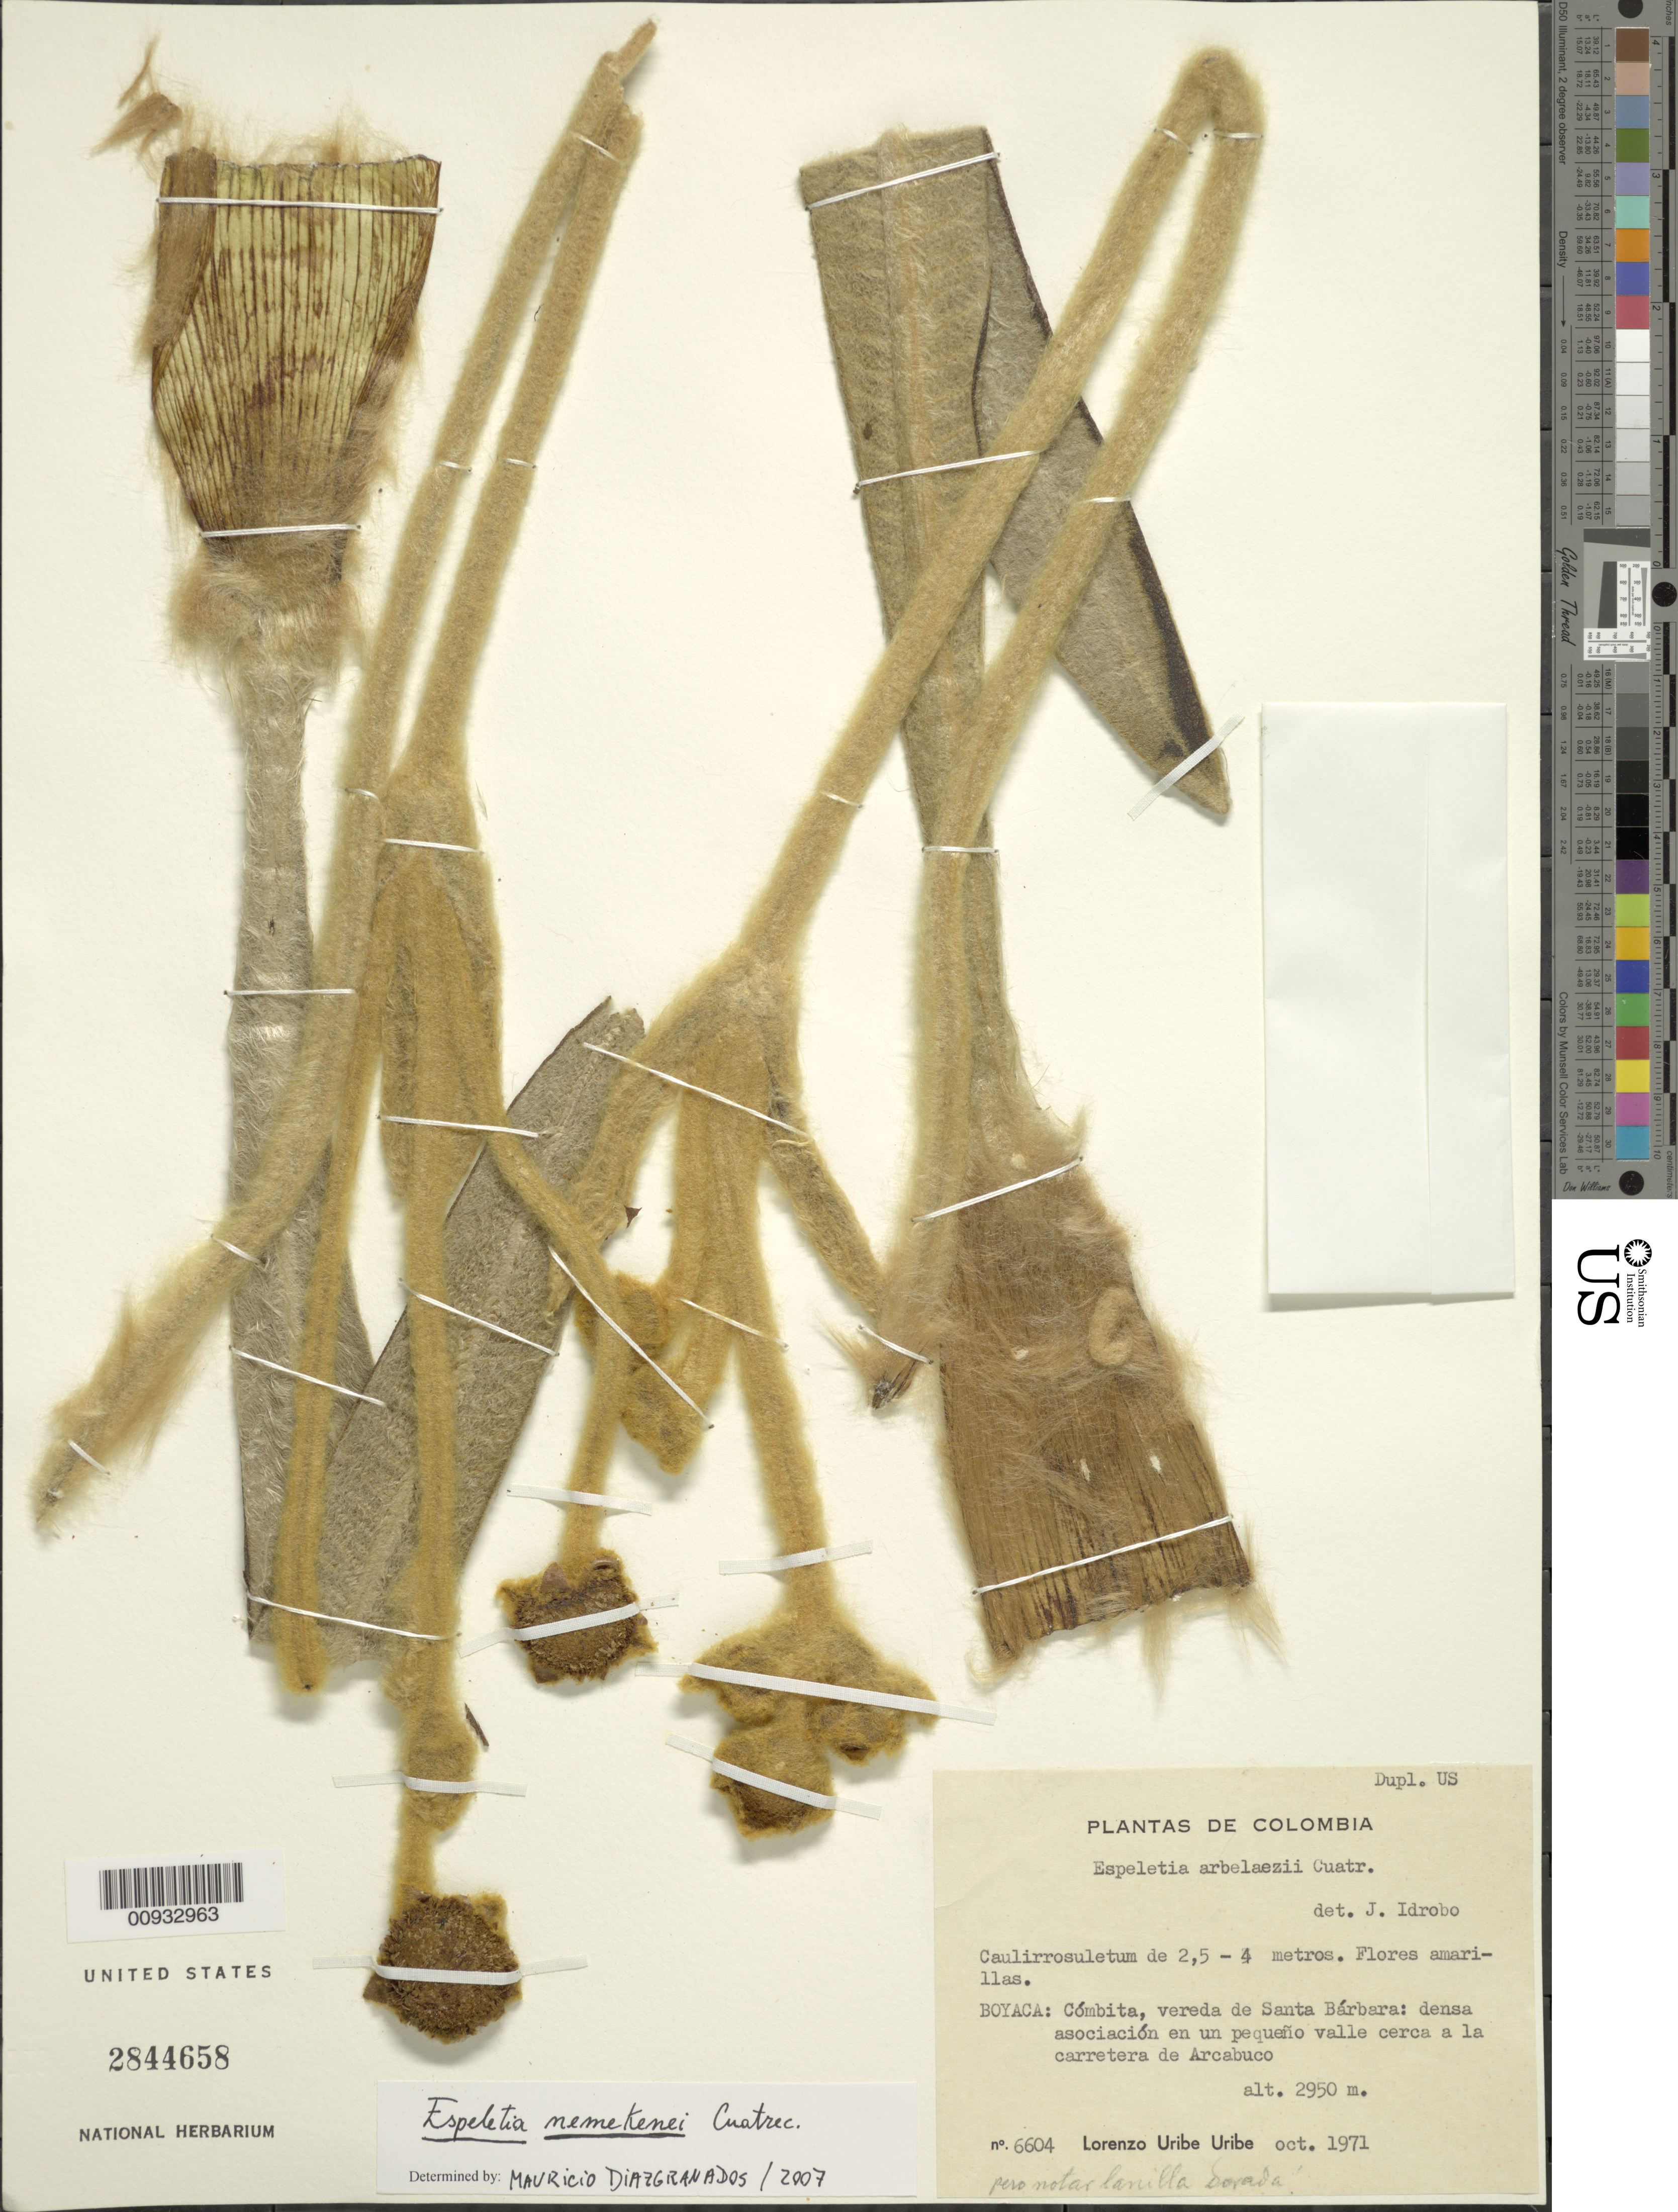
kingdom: Plantae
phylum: Tracheophyta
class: Magnoliopsida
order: Asterales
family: Asteraceae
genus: Espeletia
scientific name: Espeletia nemekenei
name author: Cuatrec.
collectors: L. Uribe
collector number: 6604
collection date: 1971-10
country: Colombia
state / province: Boyacá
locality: Combita, vereda de Santa Barbara, densa asociacion en un pequeno valle cerca a la carretera de Arcabuco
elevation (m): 2950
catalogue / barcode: US 2844658